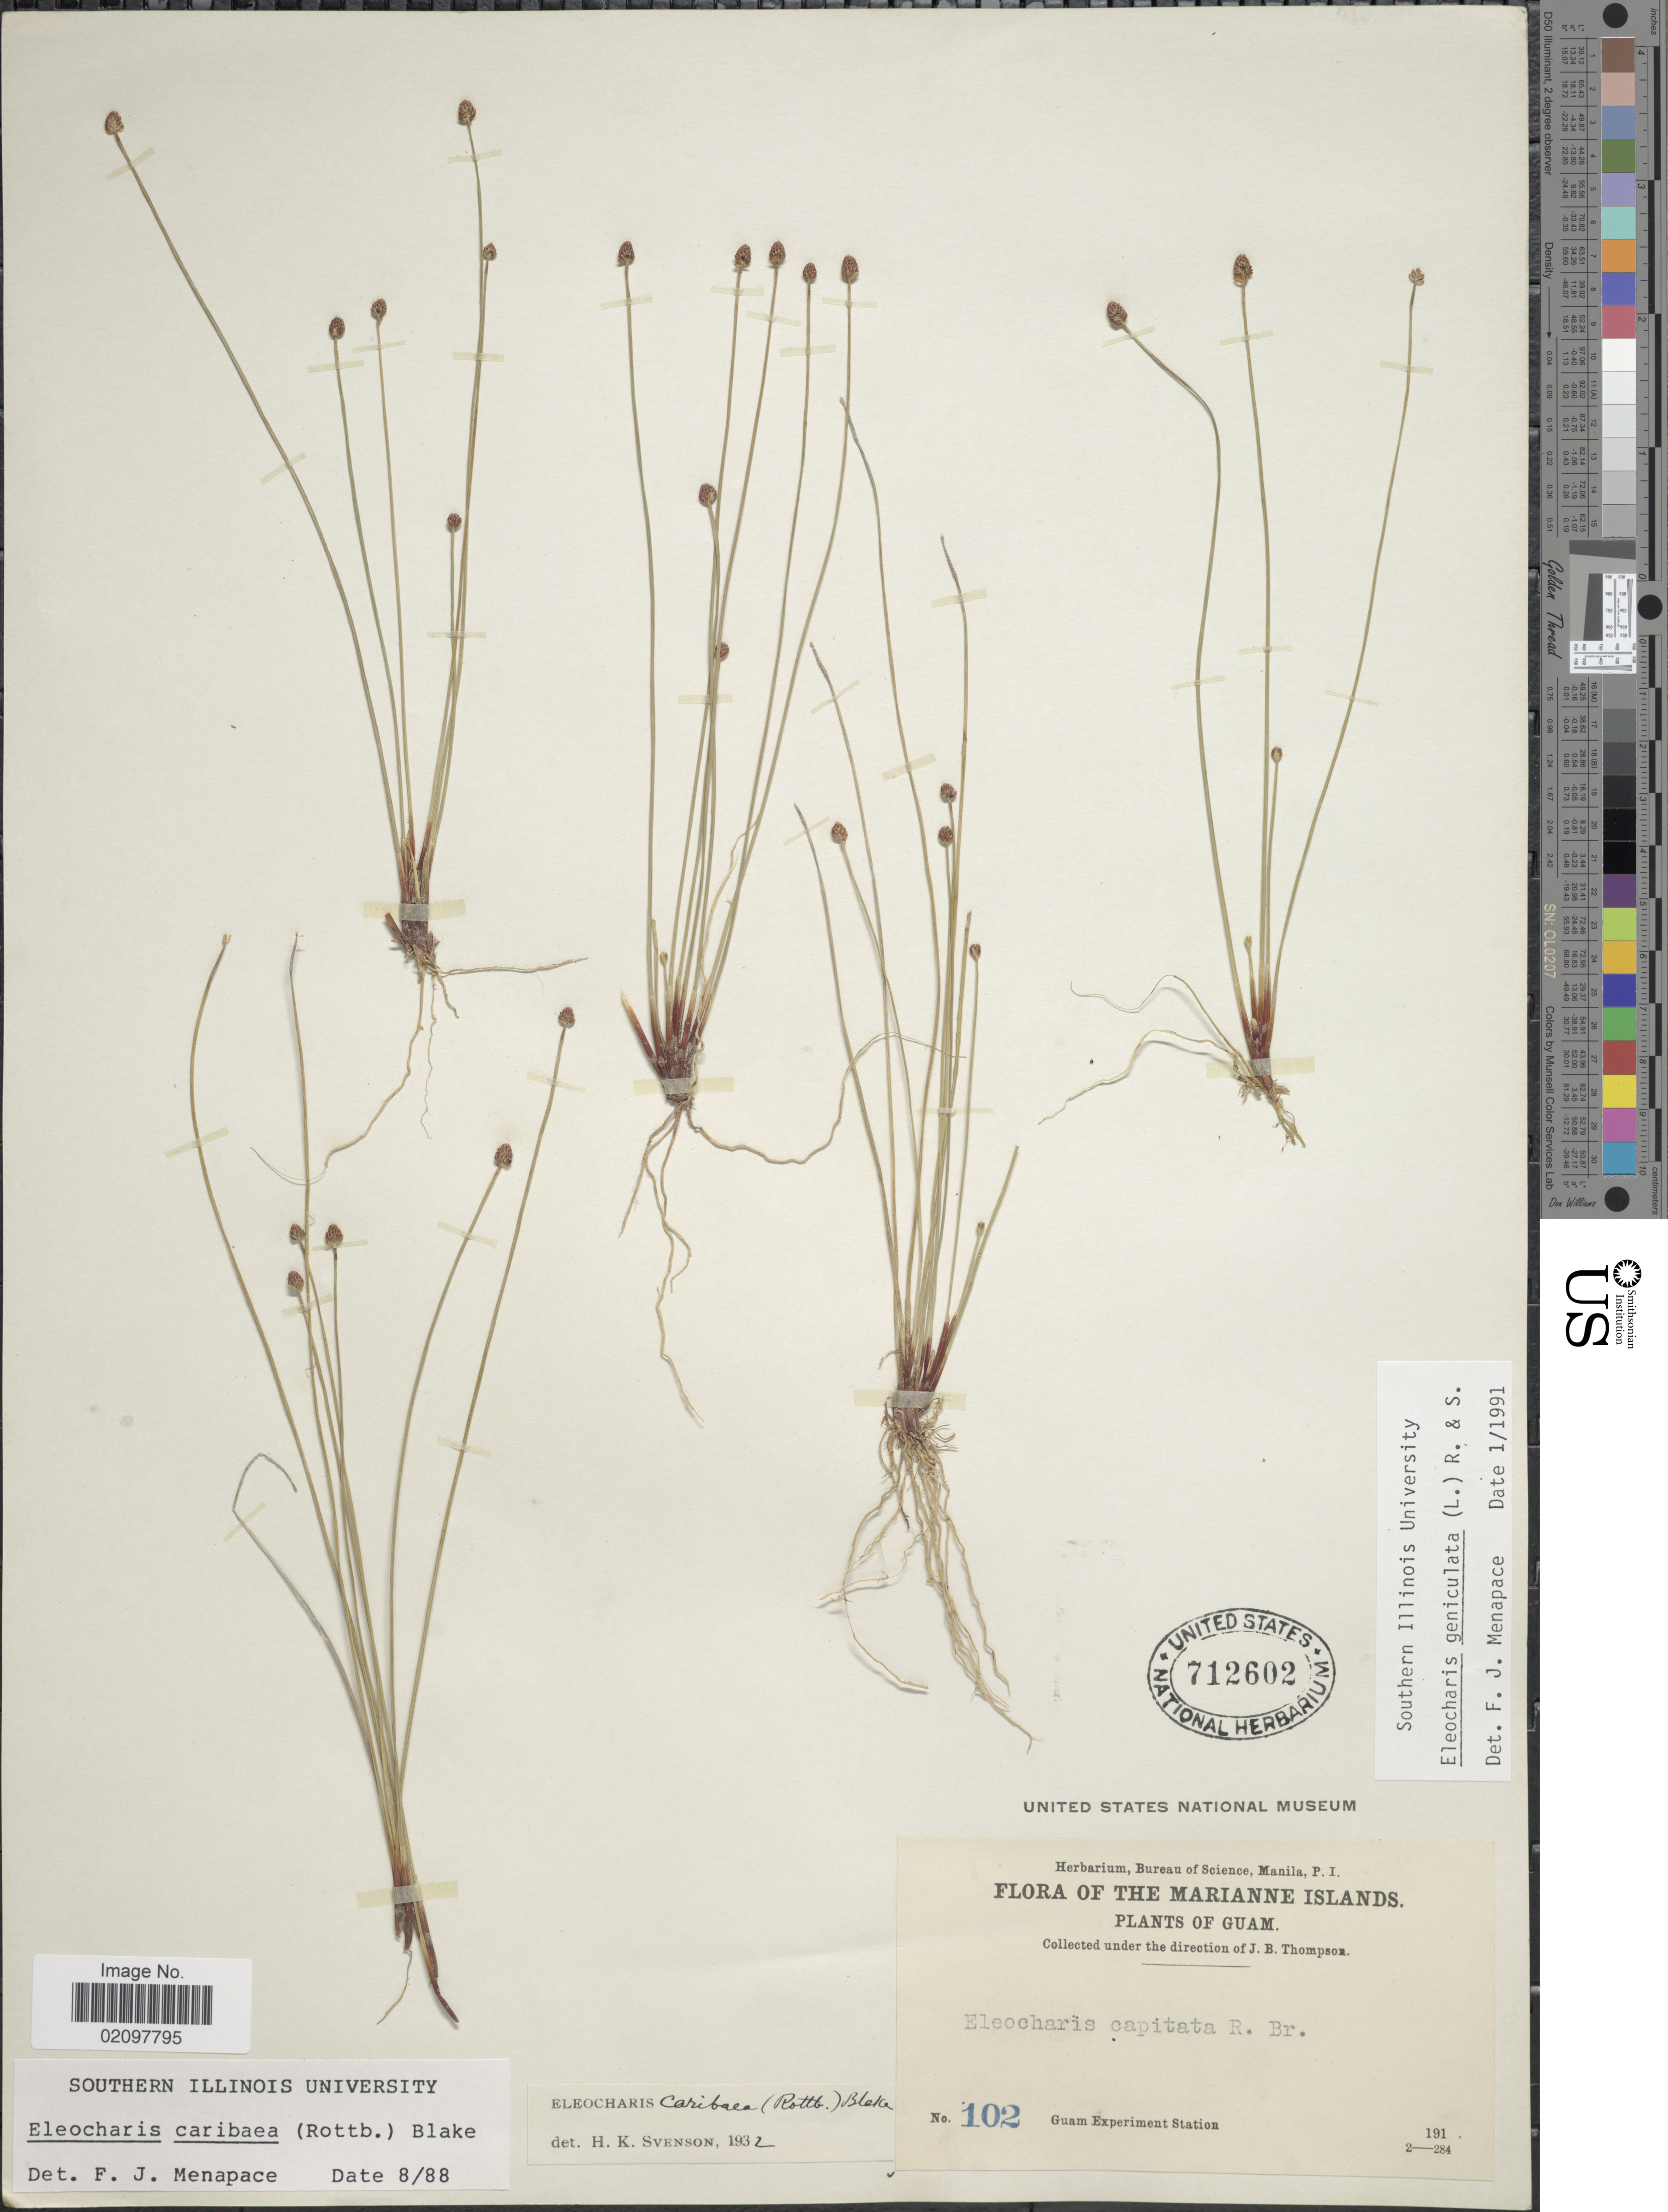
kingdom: Plantae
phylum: Tracheophyta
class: Liliopsida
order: Poales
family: Cyperaceae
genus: Eleocharis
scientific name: Eleocharis geniculata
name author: (L.) Roem. & Schult.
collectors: Guam Exp. Sta.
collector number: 102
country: Guam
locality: Marianne Islands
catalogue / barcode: US 712602